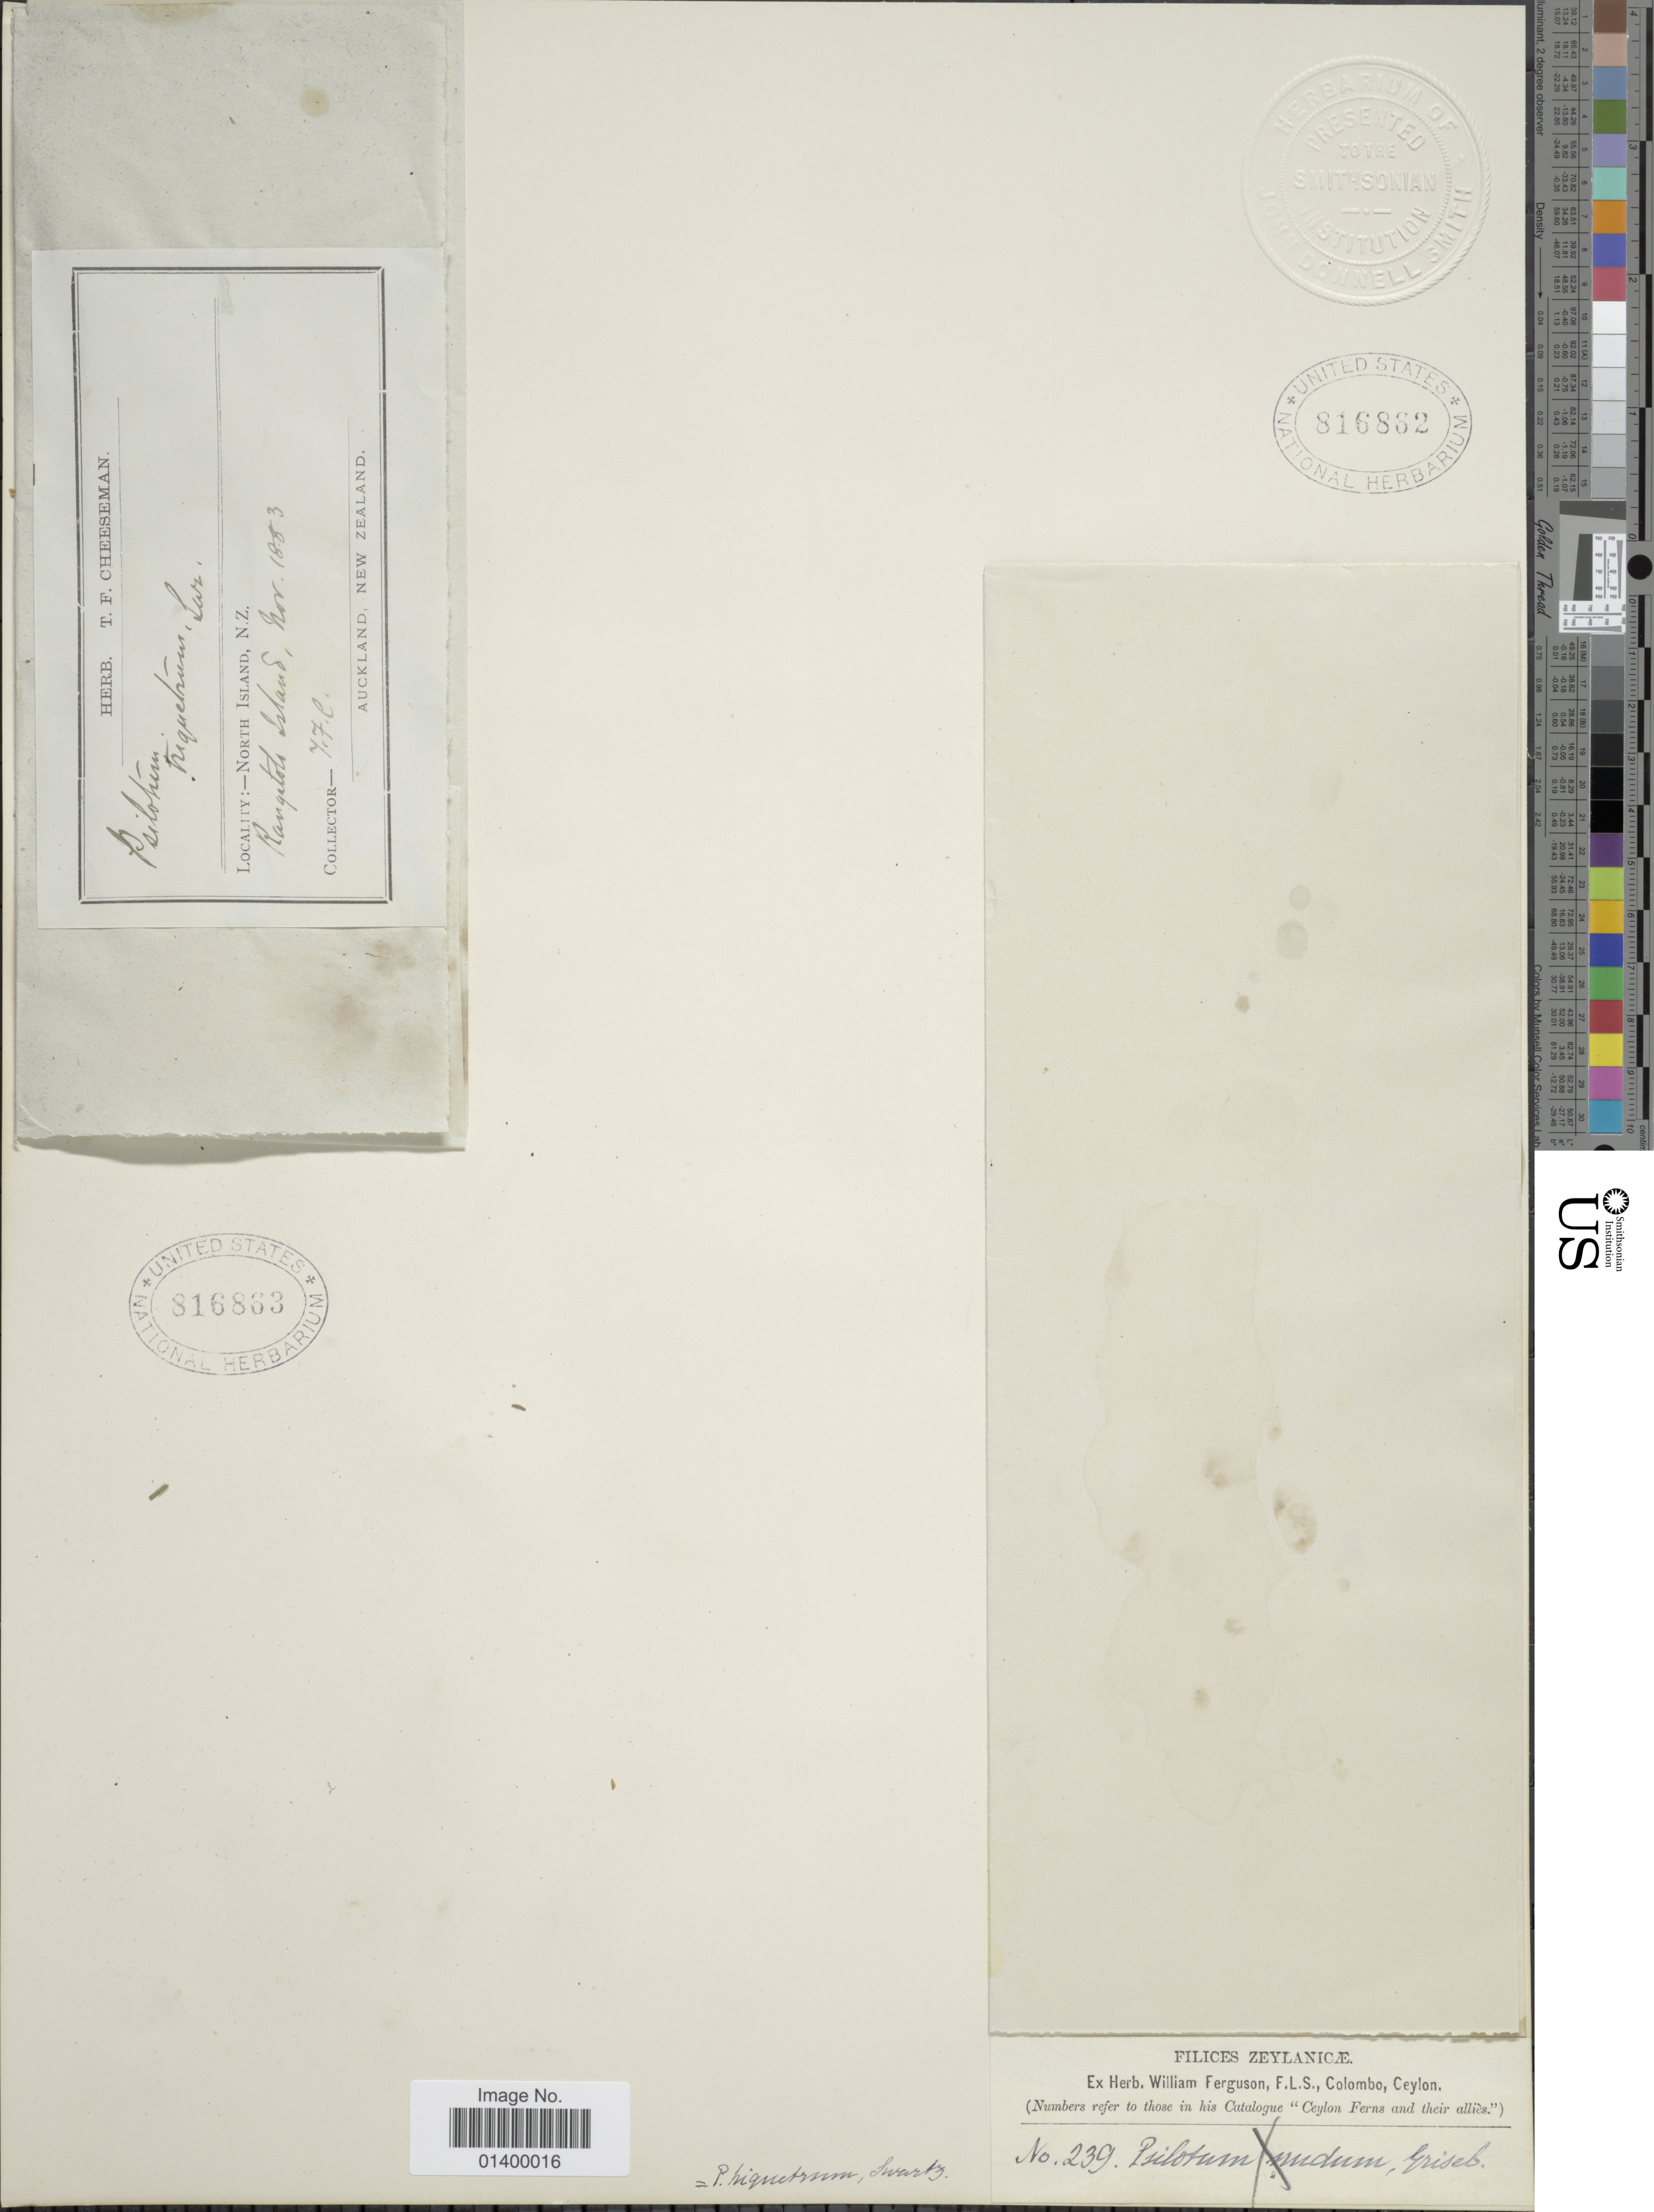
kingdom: Plantae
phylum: Tracheophyta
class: Polypodiopsida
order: Psilotales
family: Psilotaceae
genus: Psilotum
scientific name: Psilotum nudum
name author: (L.) P. Beauv.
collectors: ex herb. W. Ferguson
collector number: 239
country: Sri Lanka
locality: Filices Zeylanicæ. Ceylon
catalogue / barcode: US 816862